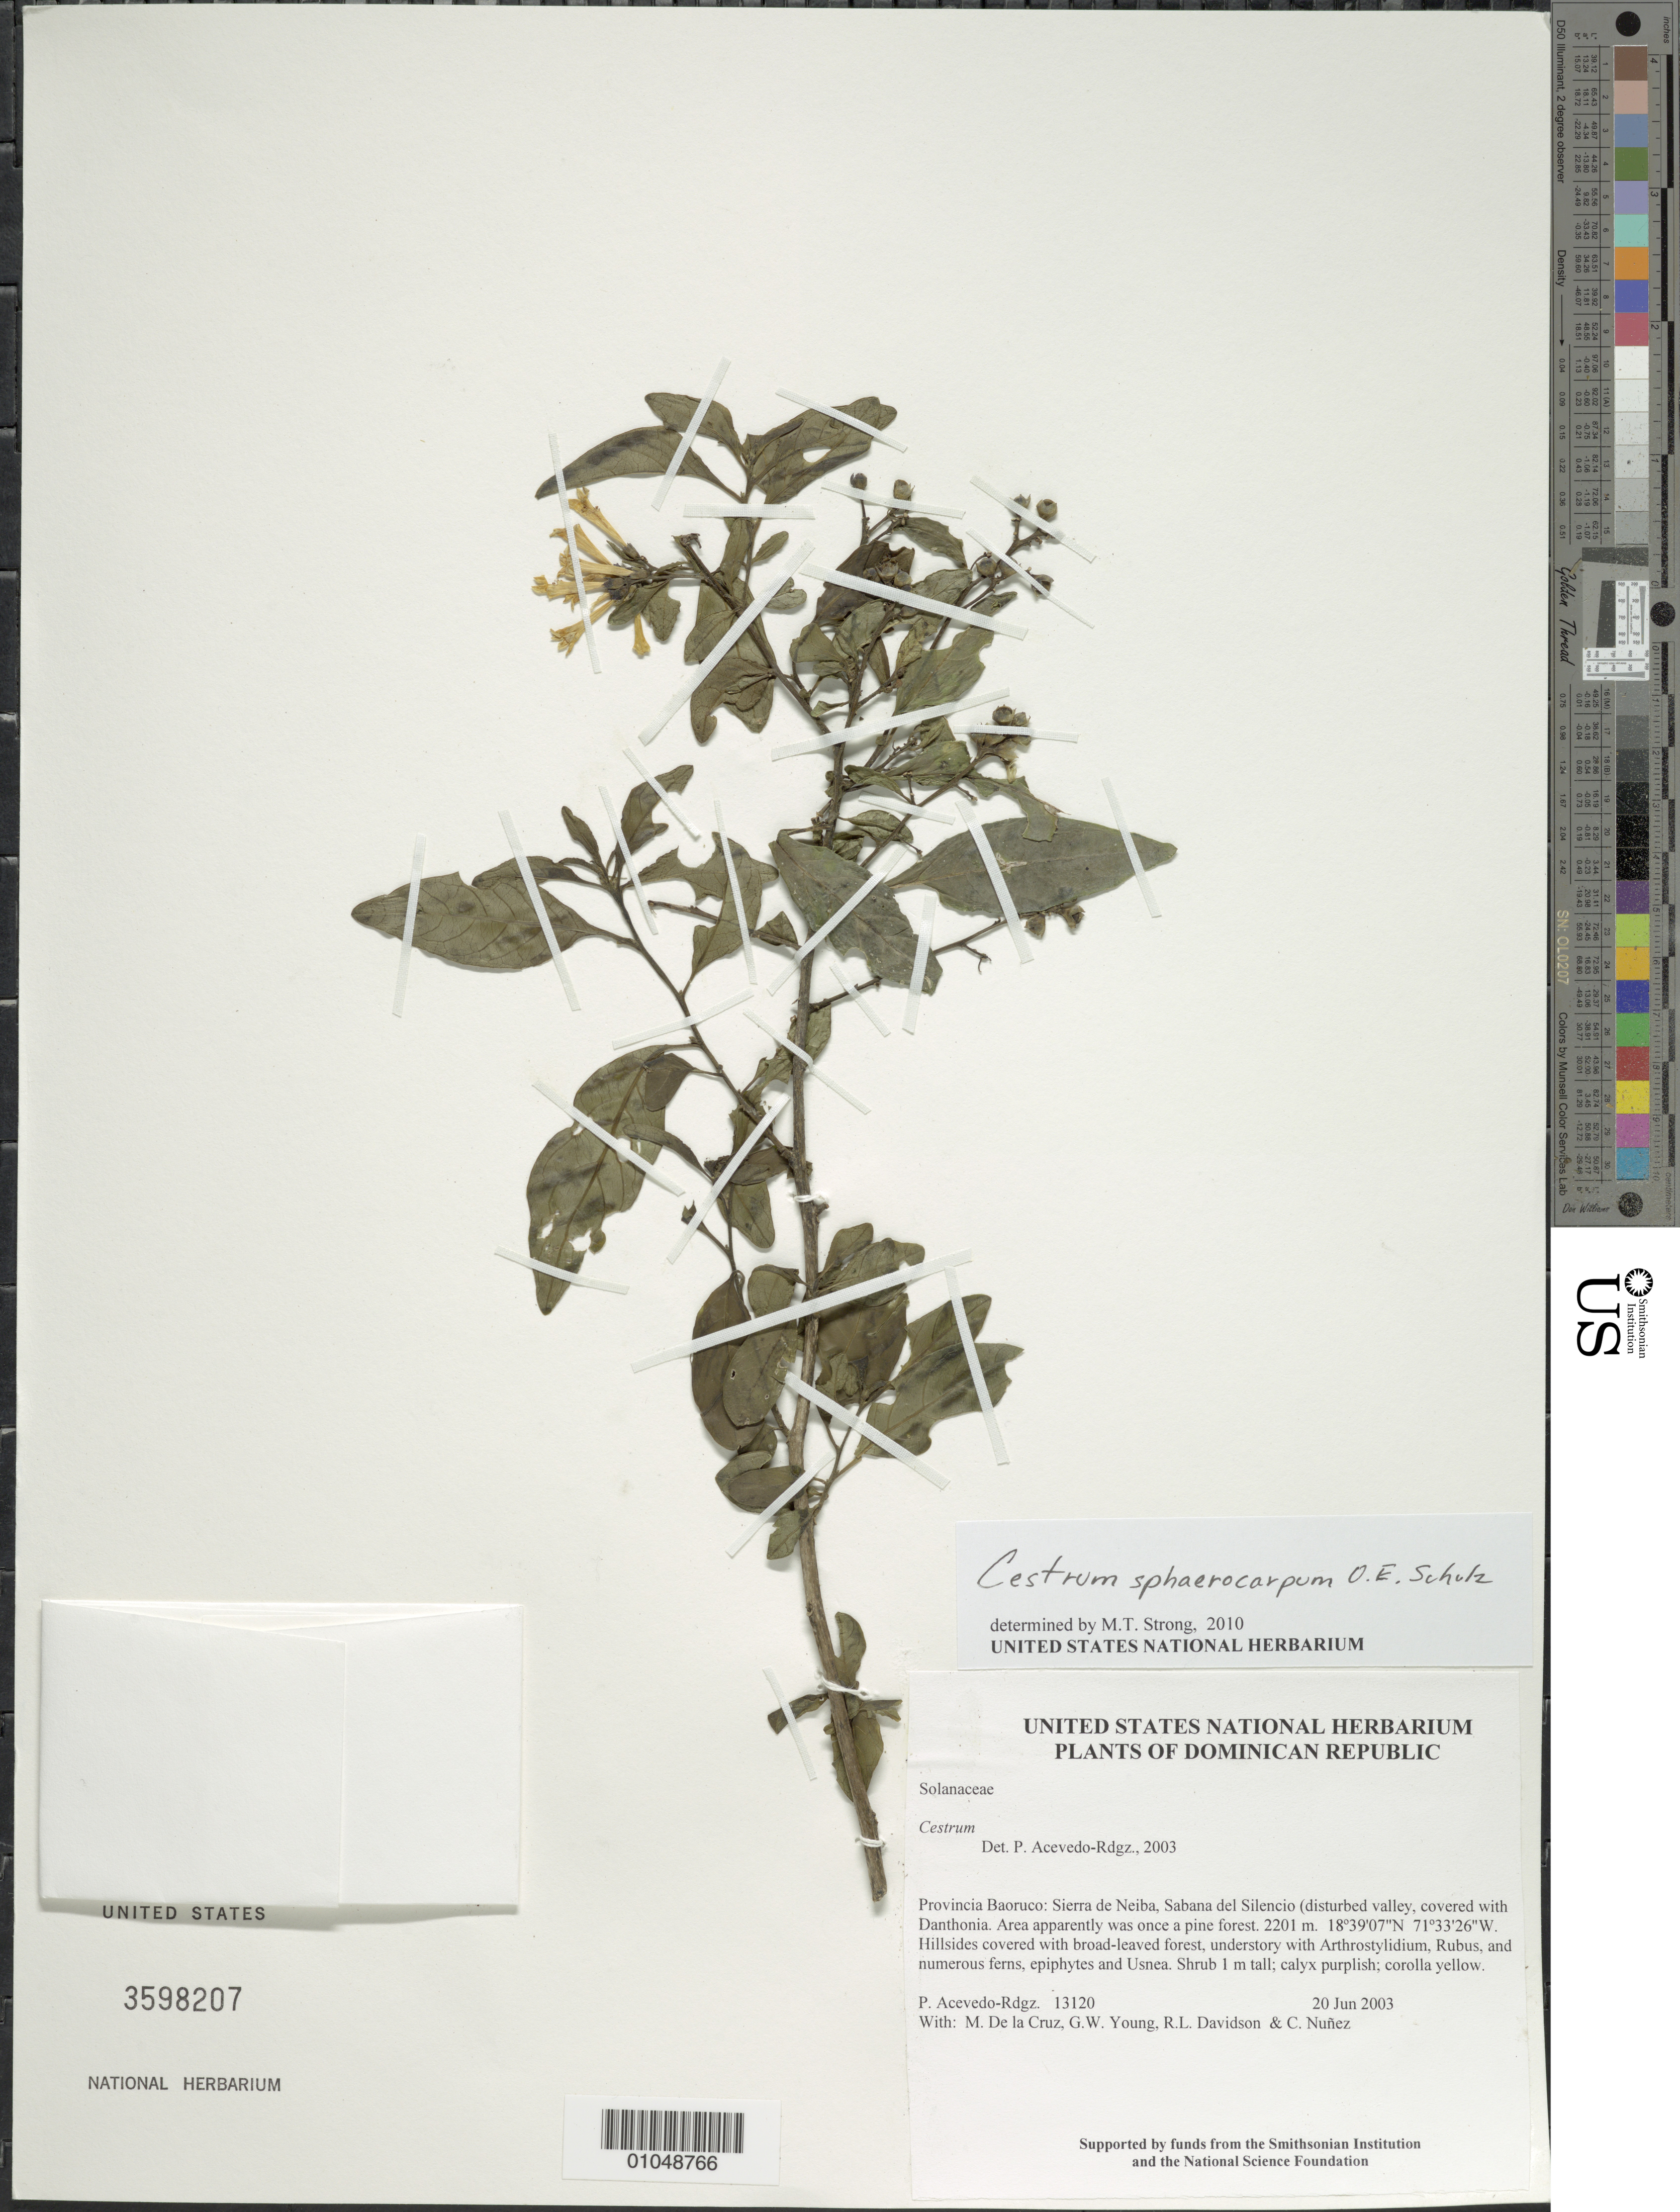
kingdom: Plantae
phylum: Tracheophyta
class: Magnoliopsida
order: Solanales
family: Solanaceae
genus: Cestrum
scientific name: Cestrum sphaerocarpum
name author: O.E. Schulz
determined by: Strong, M. T., (US), Smithsonian Institution - National Museum of Natural History (UNITED STATES)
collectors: P. Acevedo-Rodr., M. de la Cruz, J. Rawlins, G. Young, R. Davidson & C. Nunez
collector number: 13120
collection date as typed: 20 Jun 2003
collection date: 2003-06-20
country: Dominican Republic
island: Hispaniola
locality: Provincia Baoruco: Sierra de Neiba, Sabana del Silencio (disturbed valley, covered with Danthonia. Area apparently was once a pine forest.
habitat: Hillsides covered with broad-leaved forest, understory with Arthrostylidium, Rubus, and numerous ferns, epiphytes and Usnea.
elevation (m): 2201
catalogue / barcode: US 3598207